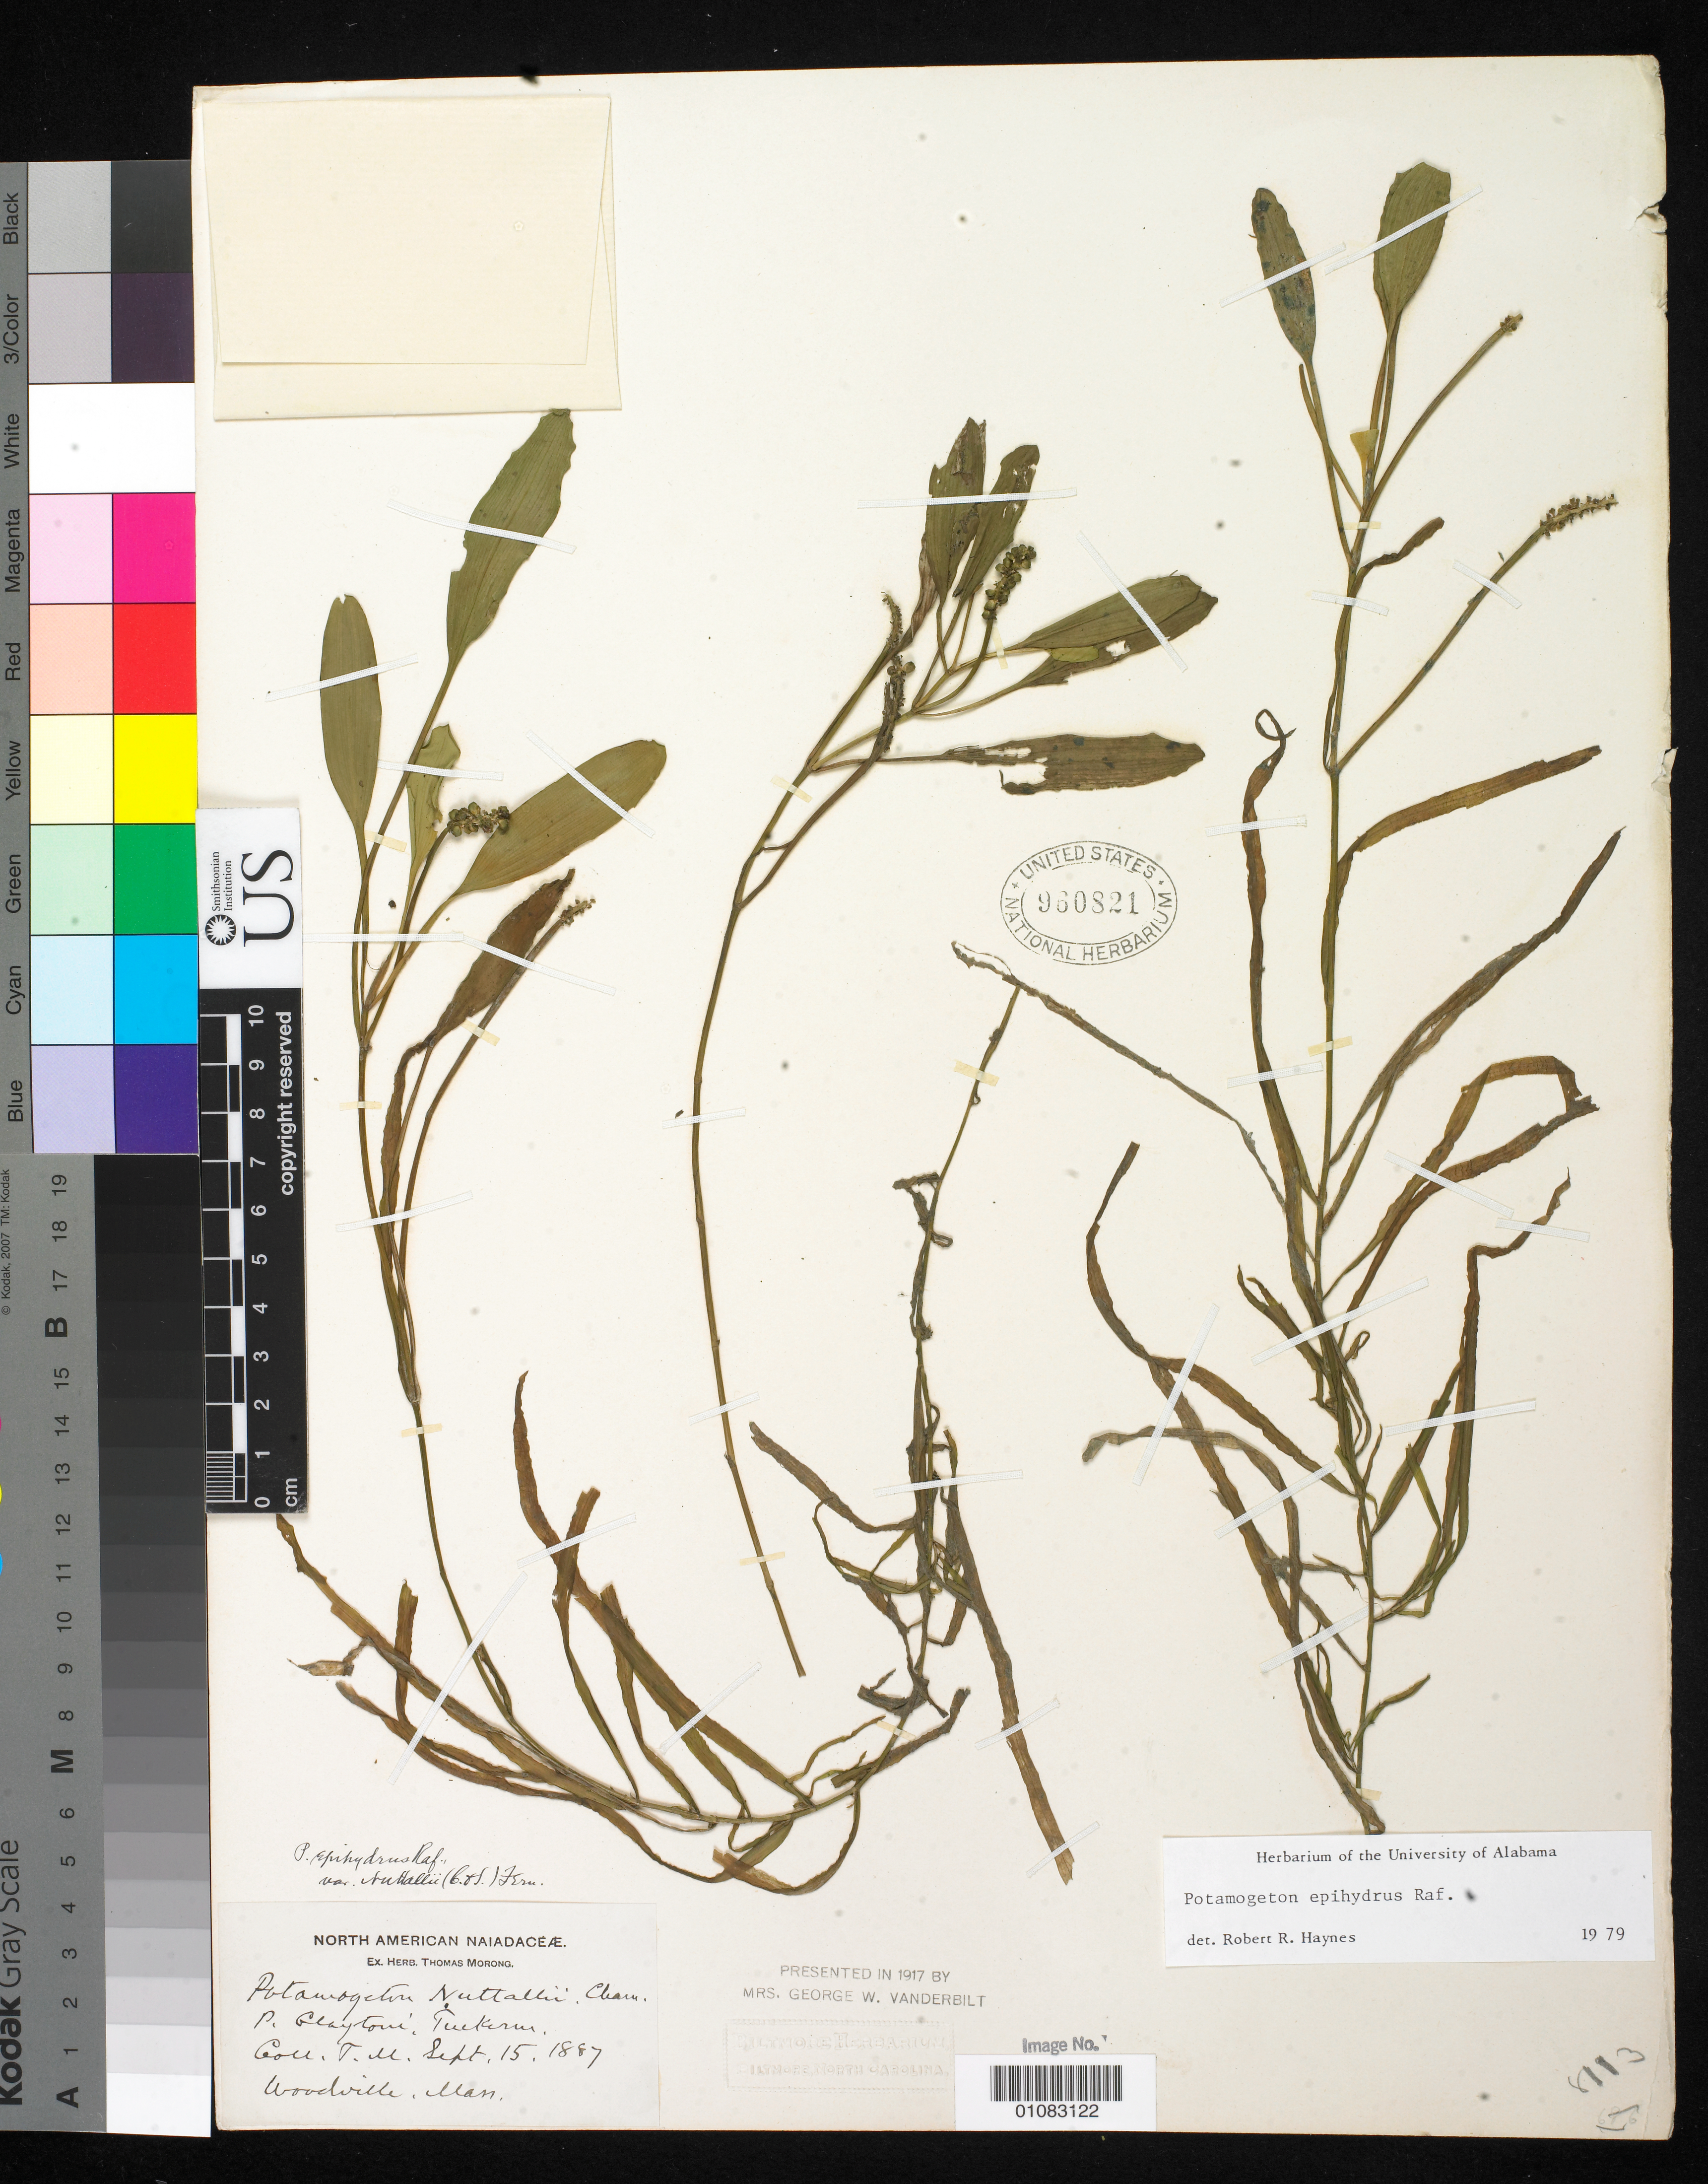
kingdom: Plantae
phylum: Tracheophyta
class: Liliopsida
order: Alismatales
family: Potamogetonaceae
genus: Potamogeton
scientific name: Potamogeton epihydrus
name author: Raf.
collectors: T. Morong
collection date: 1887-09-15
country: United States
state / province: Massachusetts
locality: Woodville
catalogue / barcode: US 960821